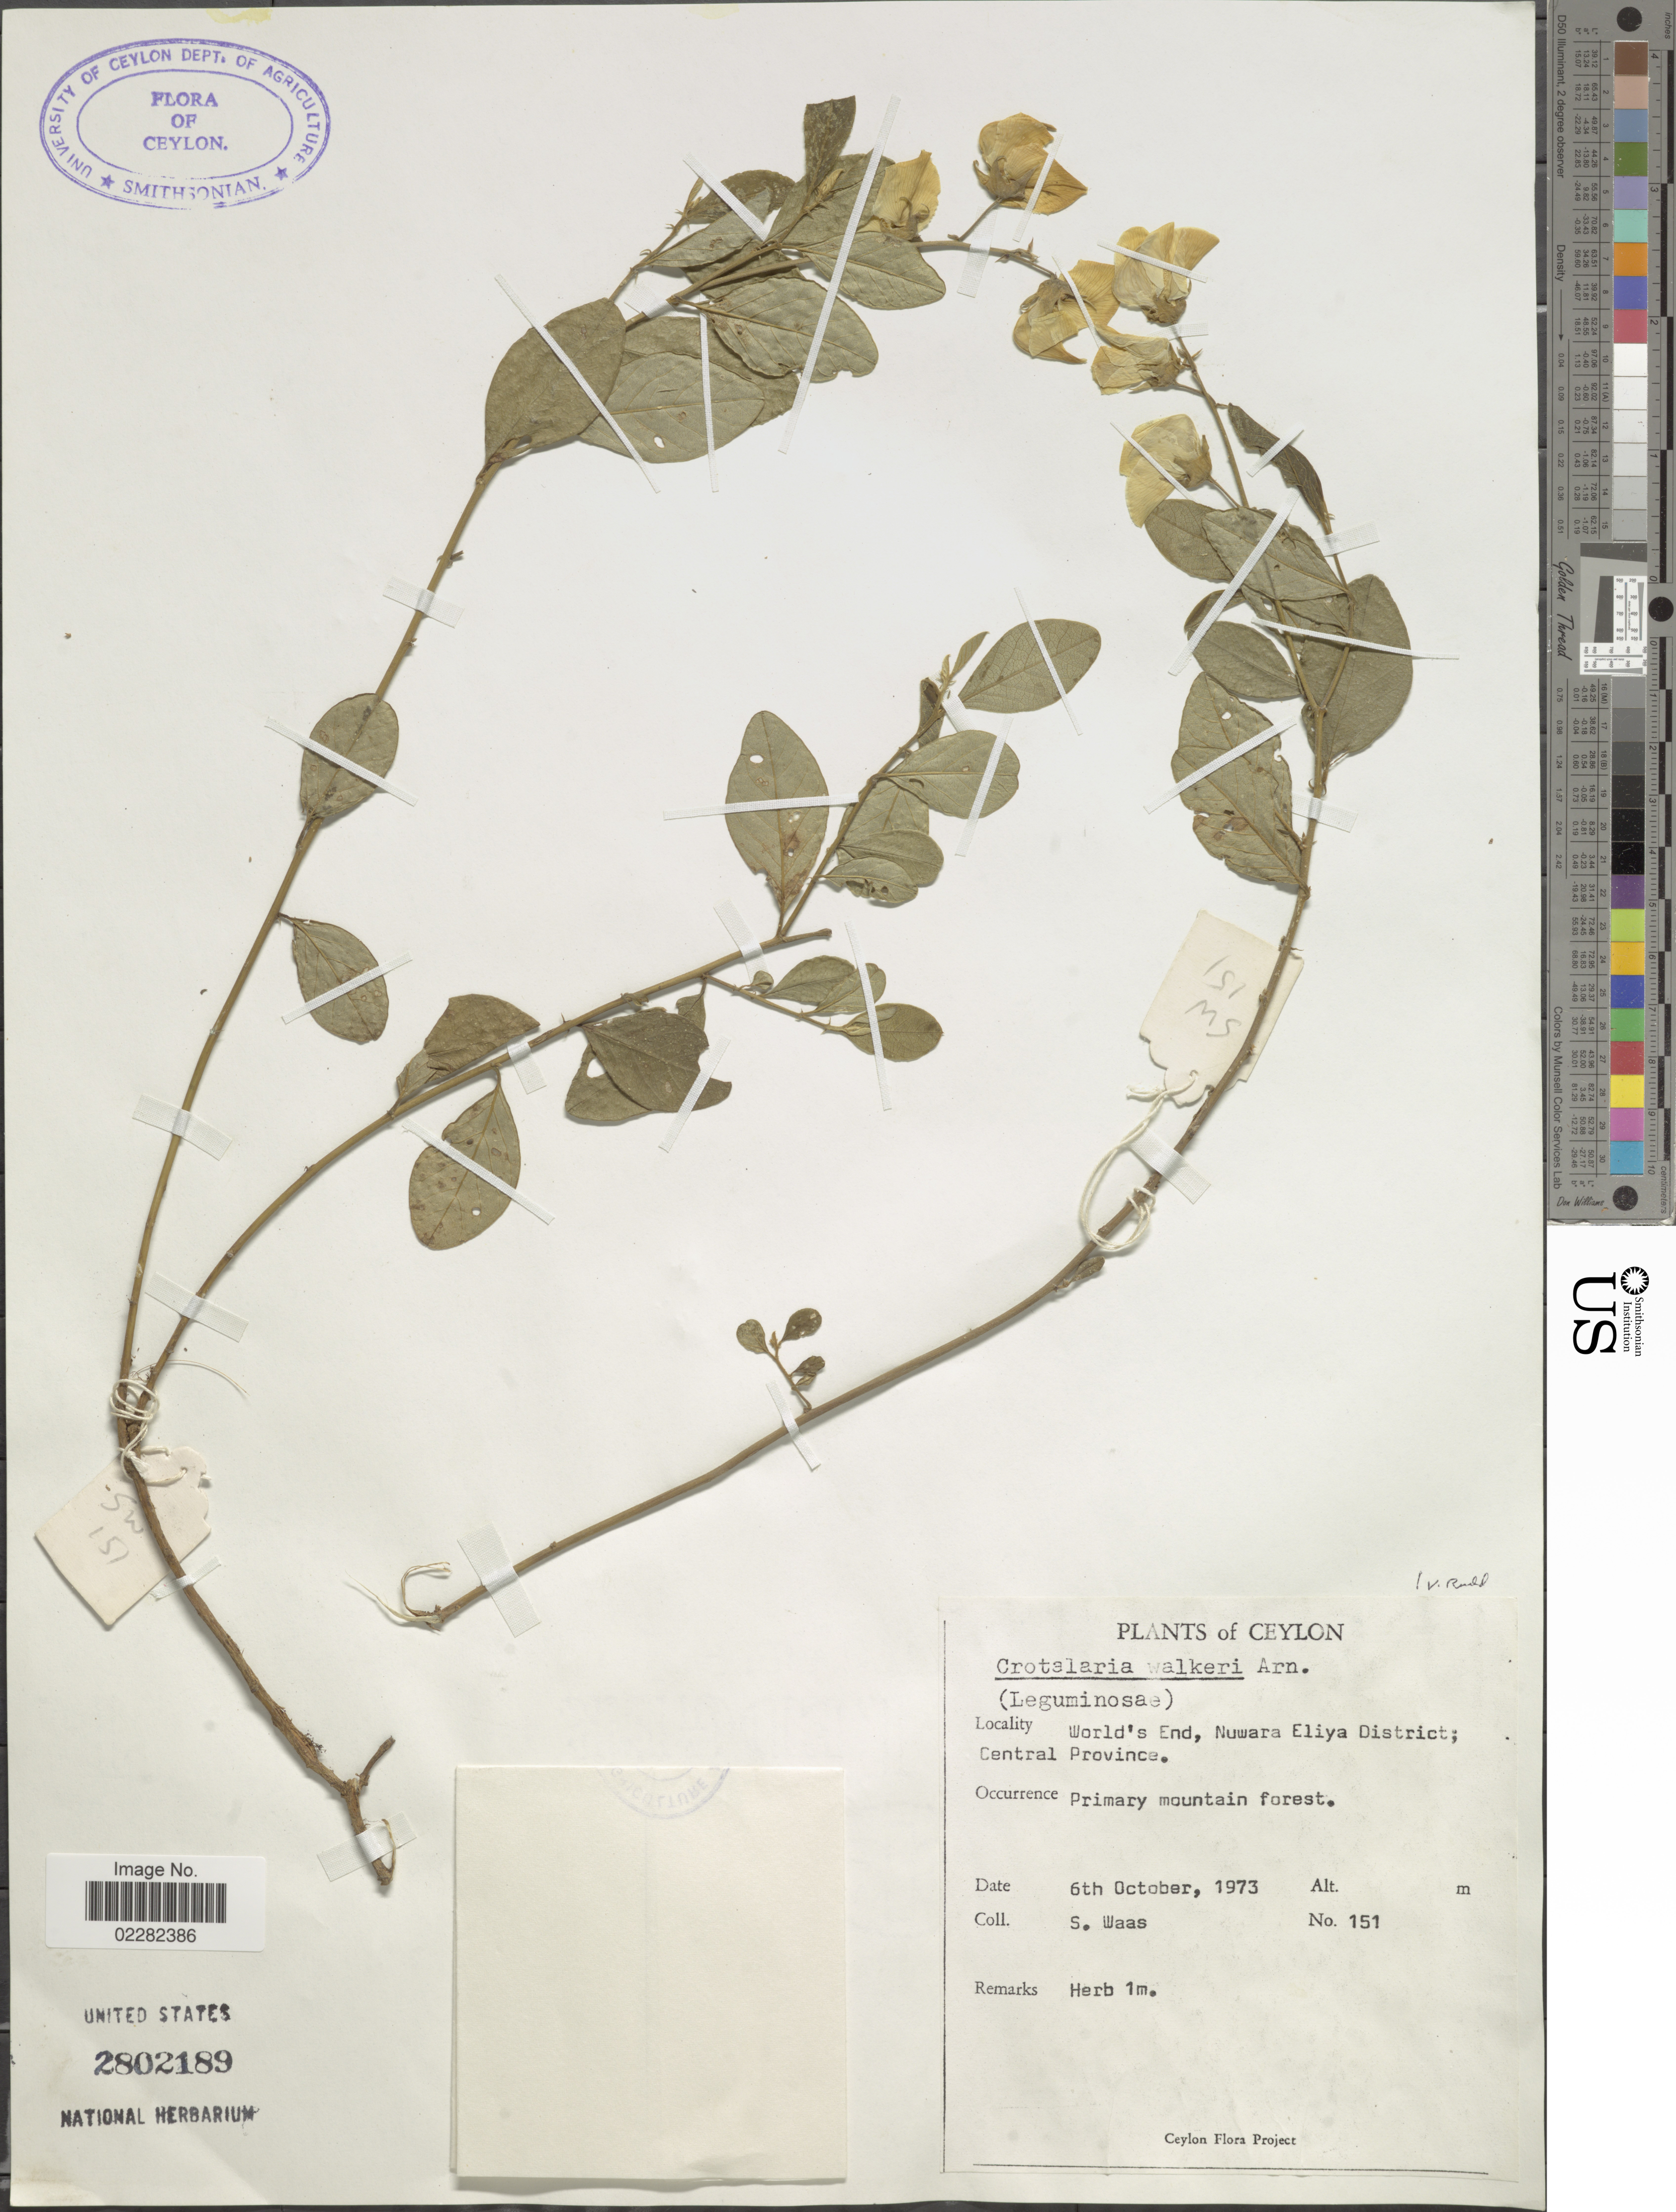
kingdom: Plantae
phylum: Tracheophyta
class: Magnoliopsida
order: Fabales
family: Fabaceae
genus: Crotalaria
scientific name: Crotalaria walkeri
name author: Arn.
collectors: S. Waas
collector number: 151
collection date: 1973-10-06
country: Sri Lanka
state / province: Central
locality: Ceylon, World's End, Nuwara Eliya District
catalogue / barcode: US 2802189